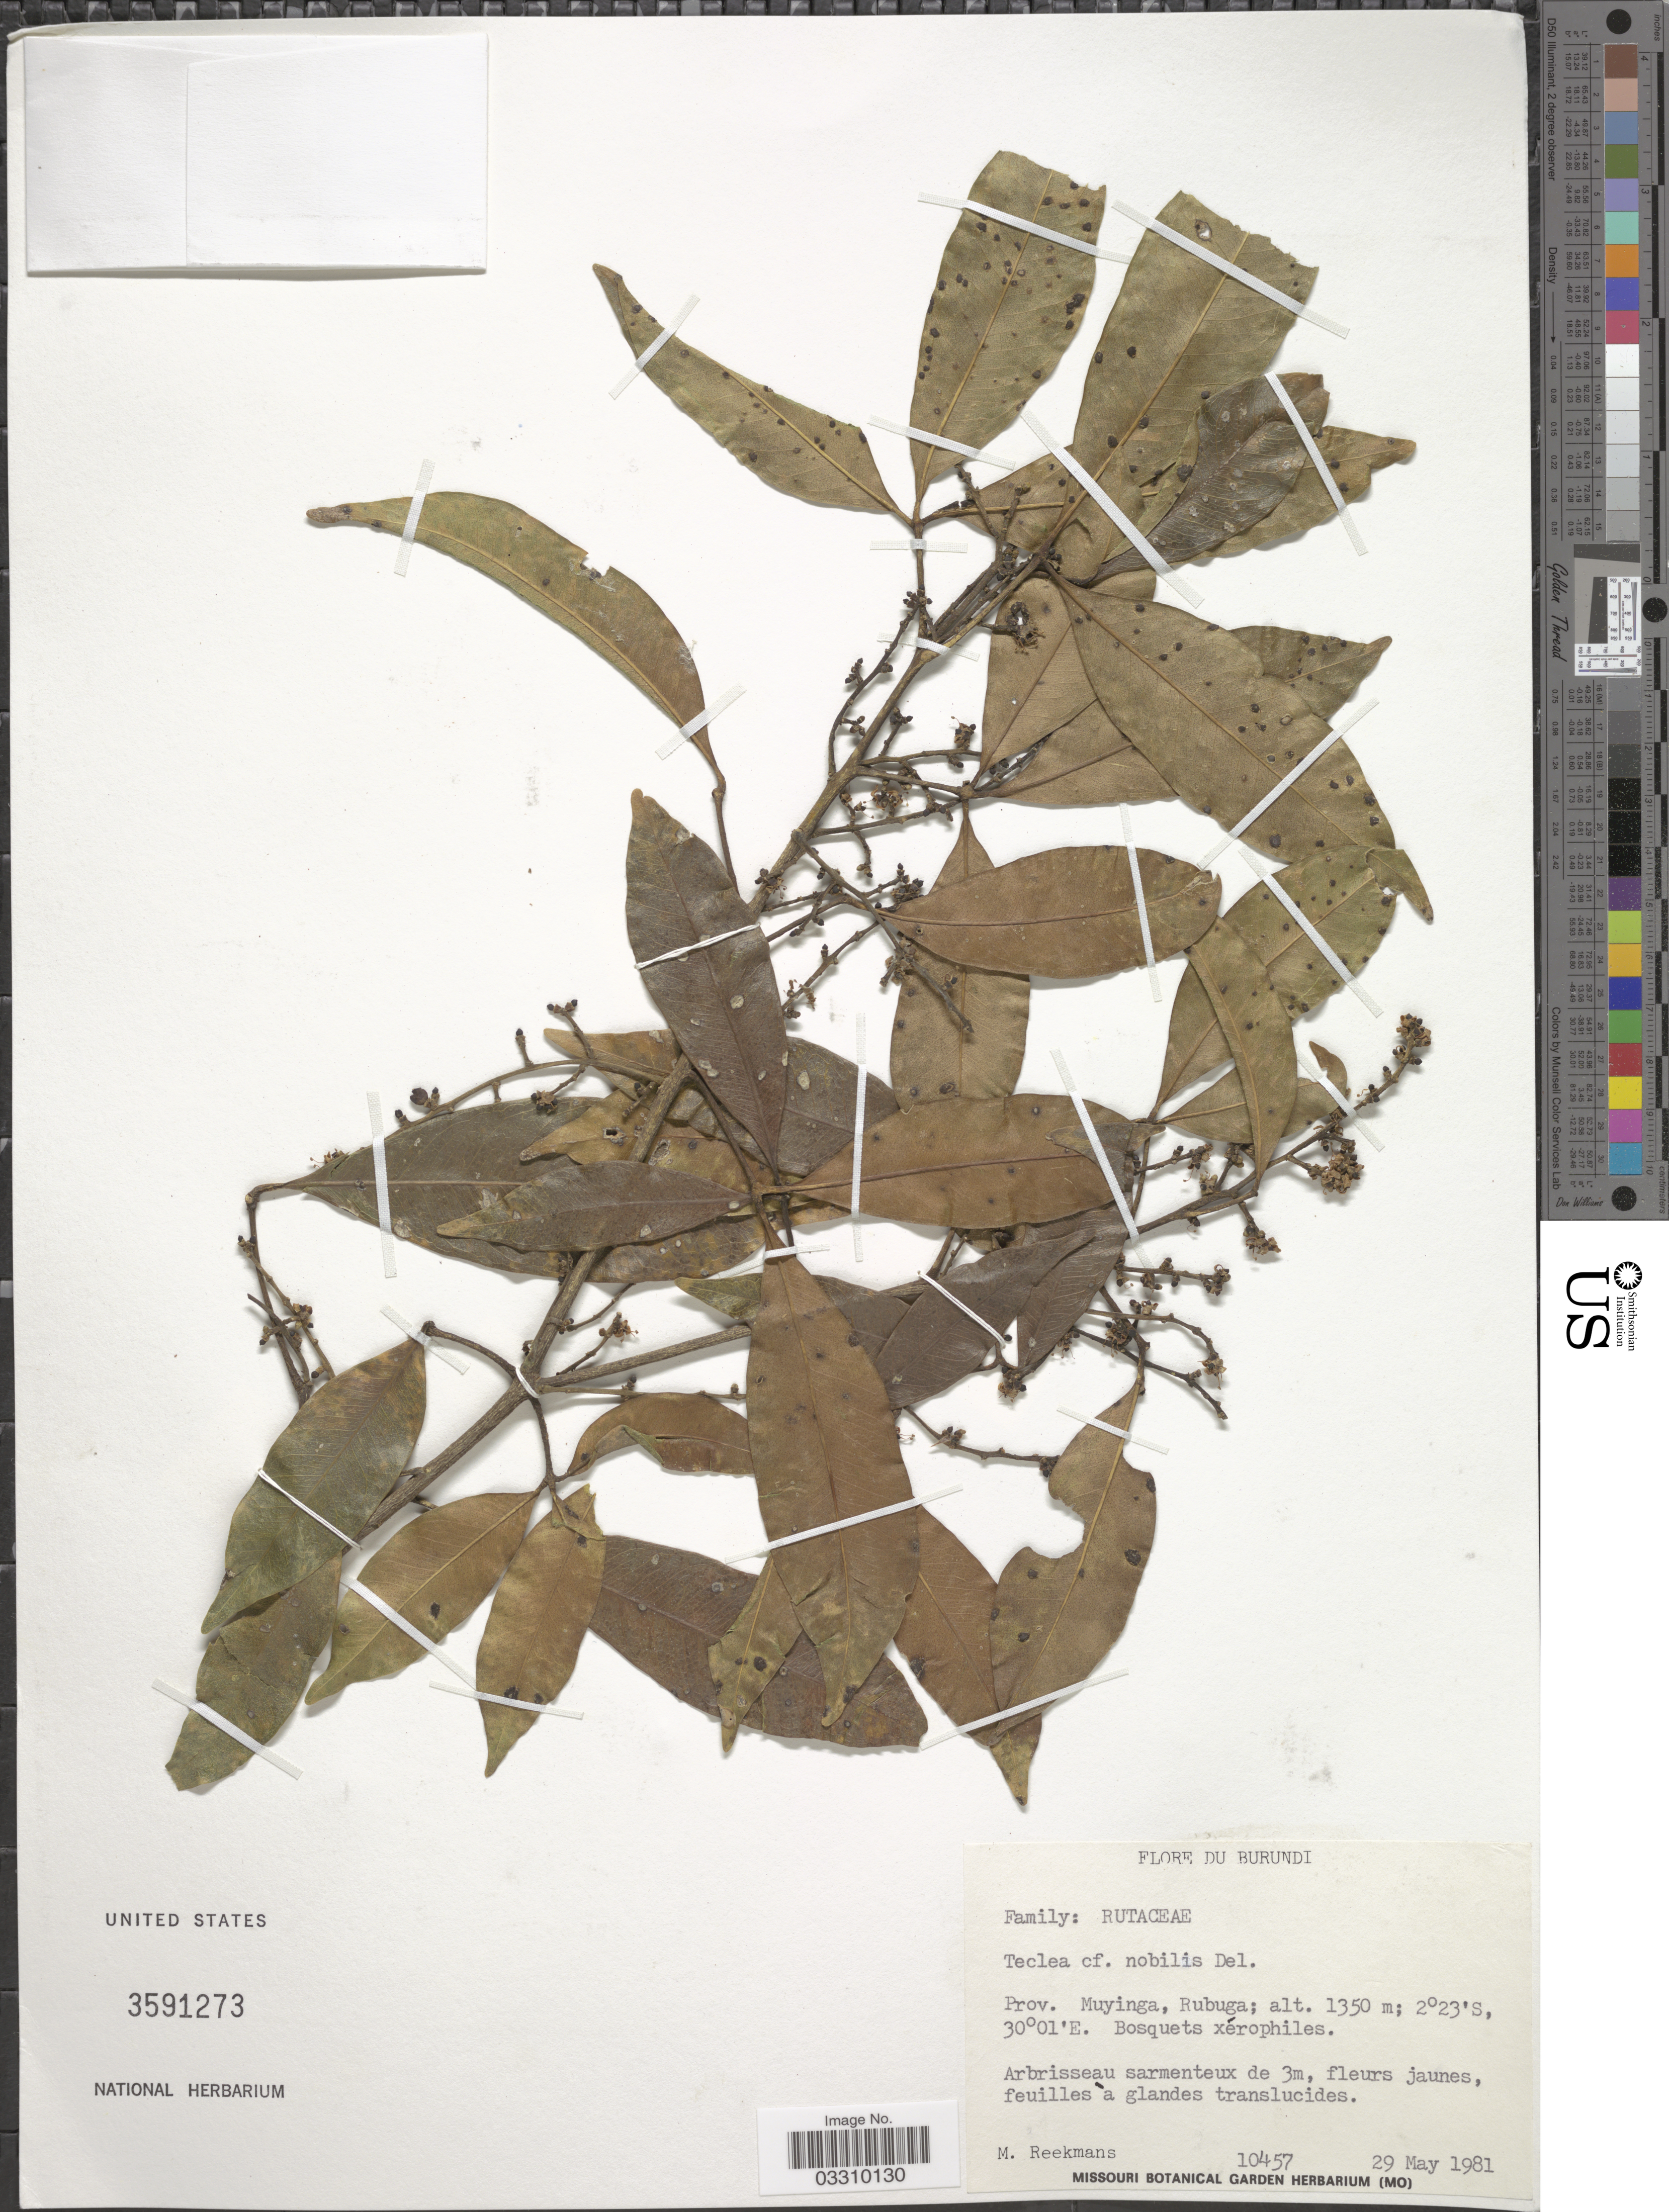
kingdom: Plantae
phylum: Tracheophyta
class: Magnoliopsida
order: Sapindales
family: Rutaceae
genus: Vepris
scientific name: Vepris nobilis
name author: (Delile) Mziray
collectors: M. Reekmans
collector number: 10457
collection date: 1981-05-29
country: Burundi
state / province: Muyinga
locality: Rubuga.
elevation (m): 1350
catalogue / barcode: US 3591273